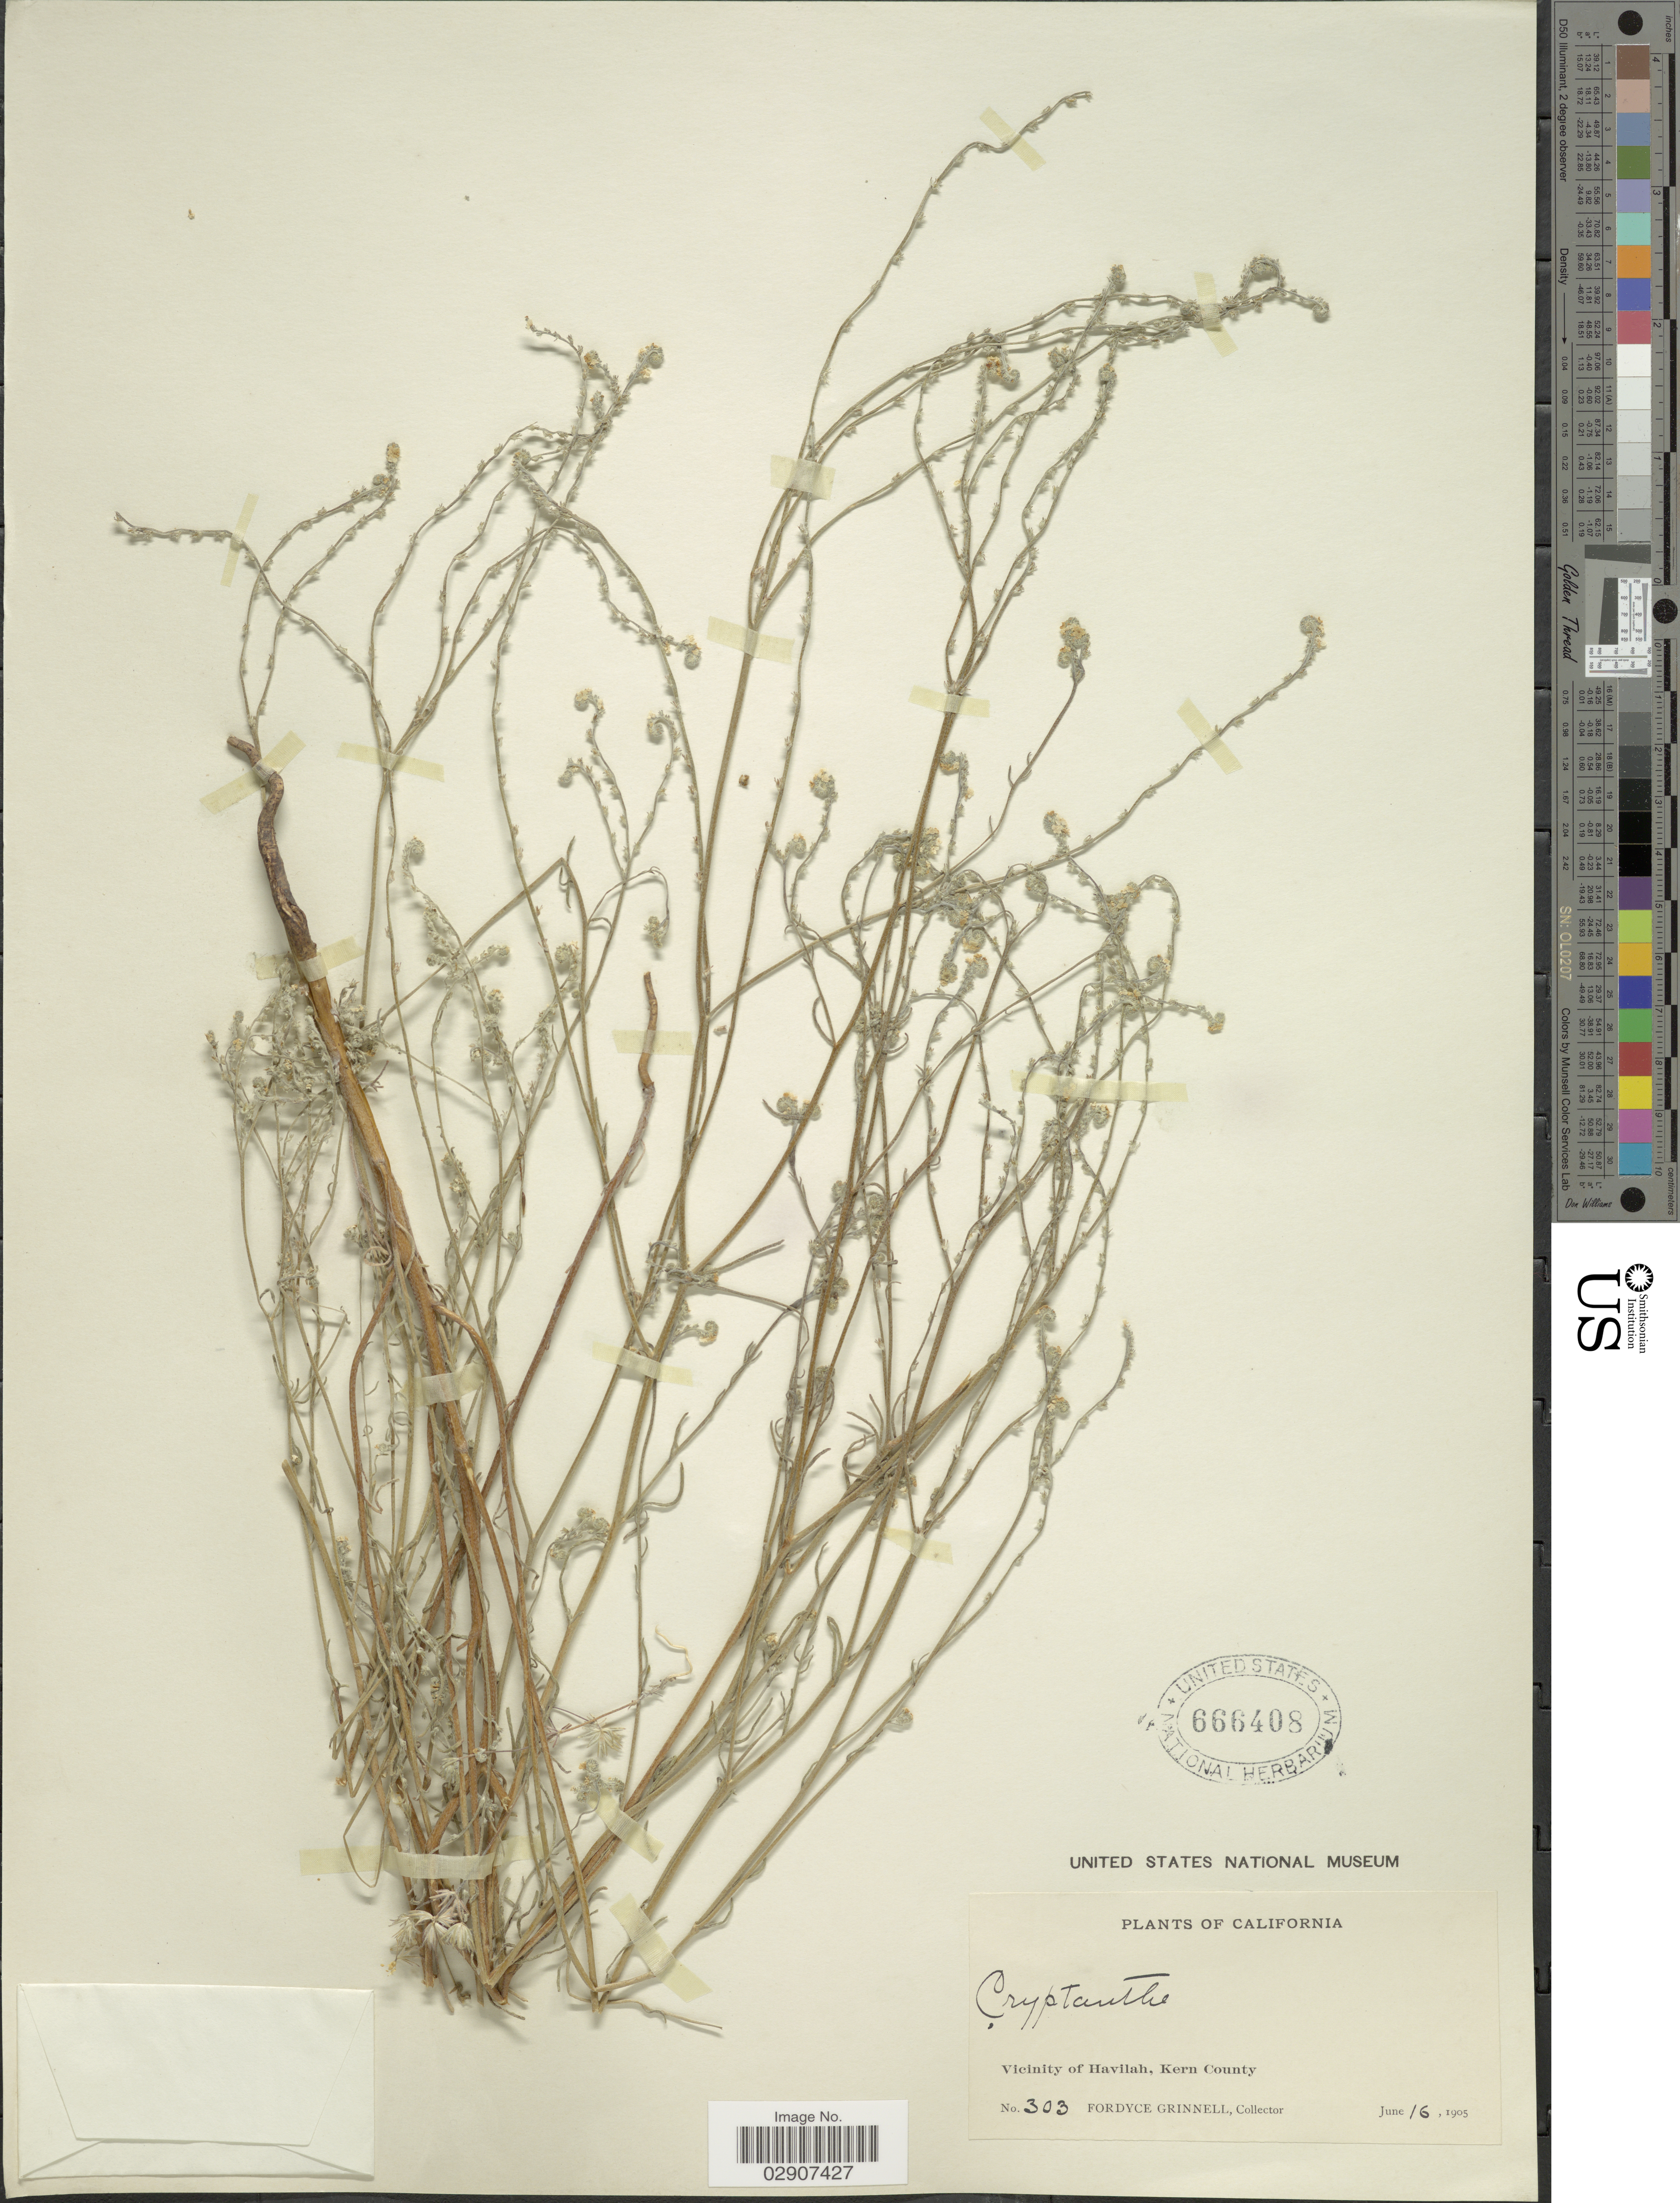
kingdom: Plantae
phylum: Tracheophyta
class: Magnoliopsida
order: Boraginales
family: Boraginaceae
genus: Cryptantha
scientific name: Cryptantha flaccida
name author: (Douglas ex Lehm.) Greene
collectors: F. Grinnell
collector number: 303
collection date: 1905-06-16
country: United States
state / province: California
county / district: Kern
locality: Vicinity of Havilah, Kern County.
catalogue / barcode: US 666408